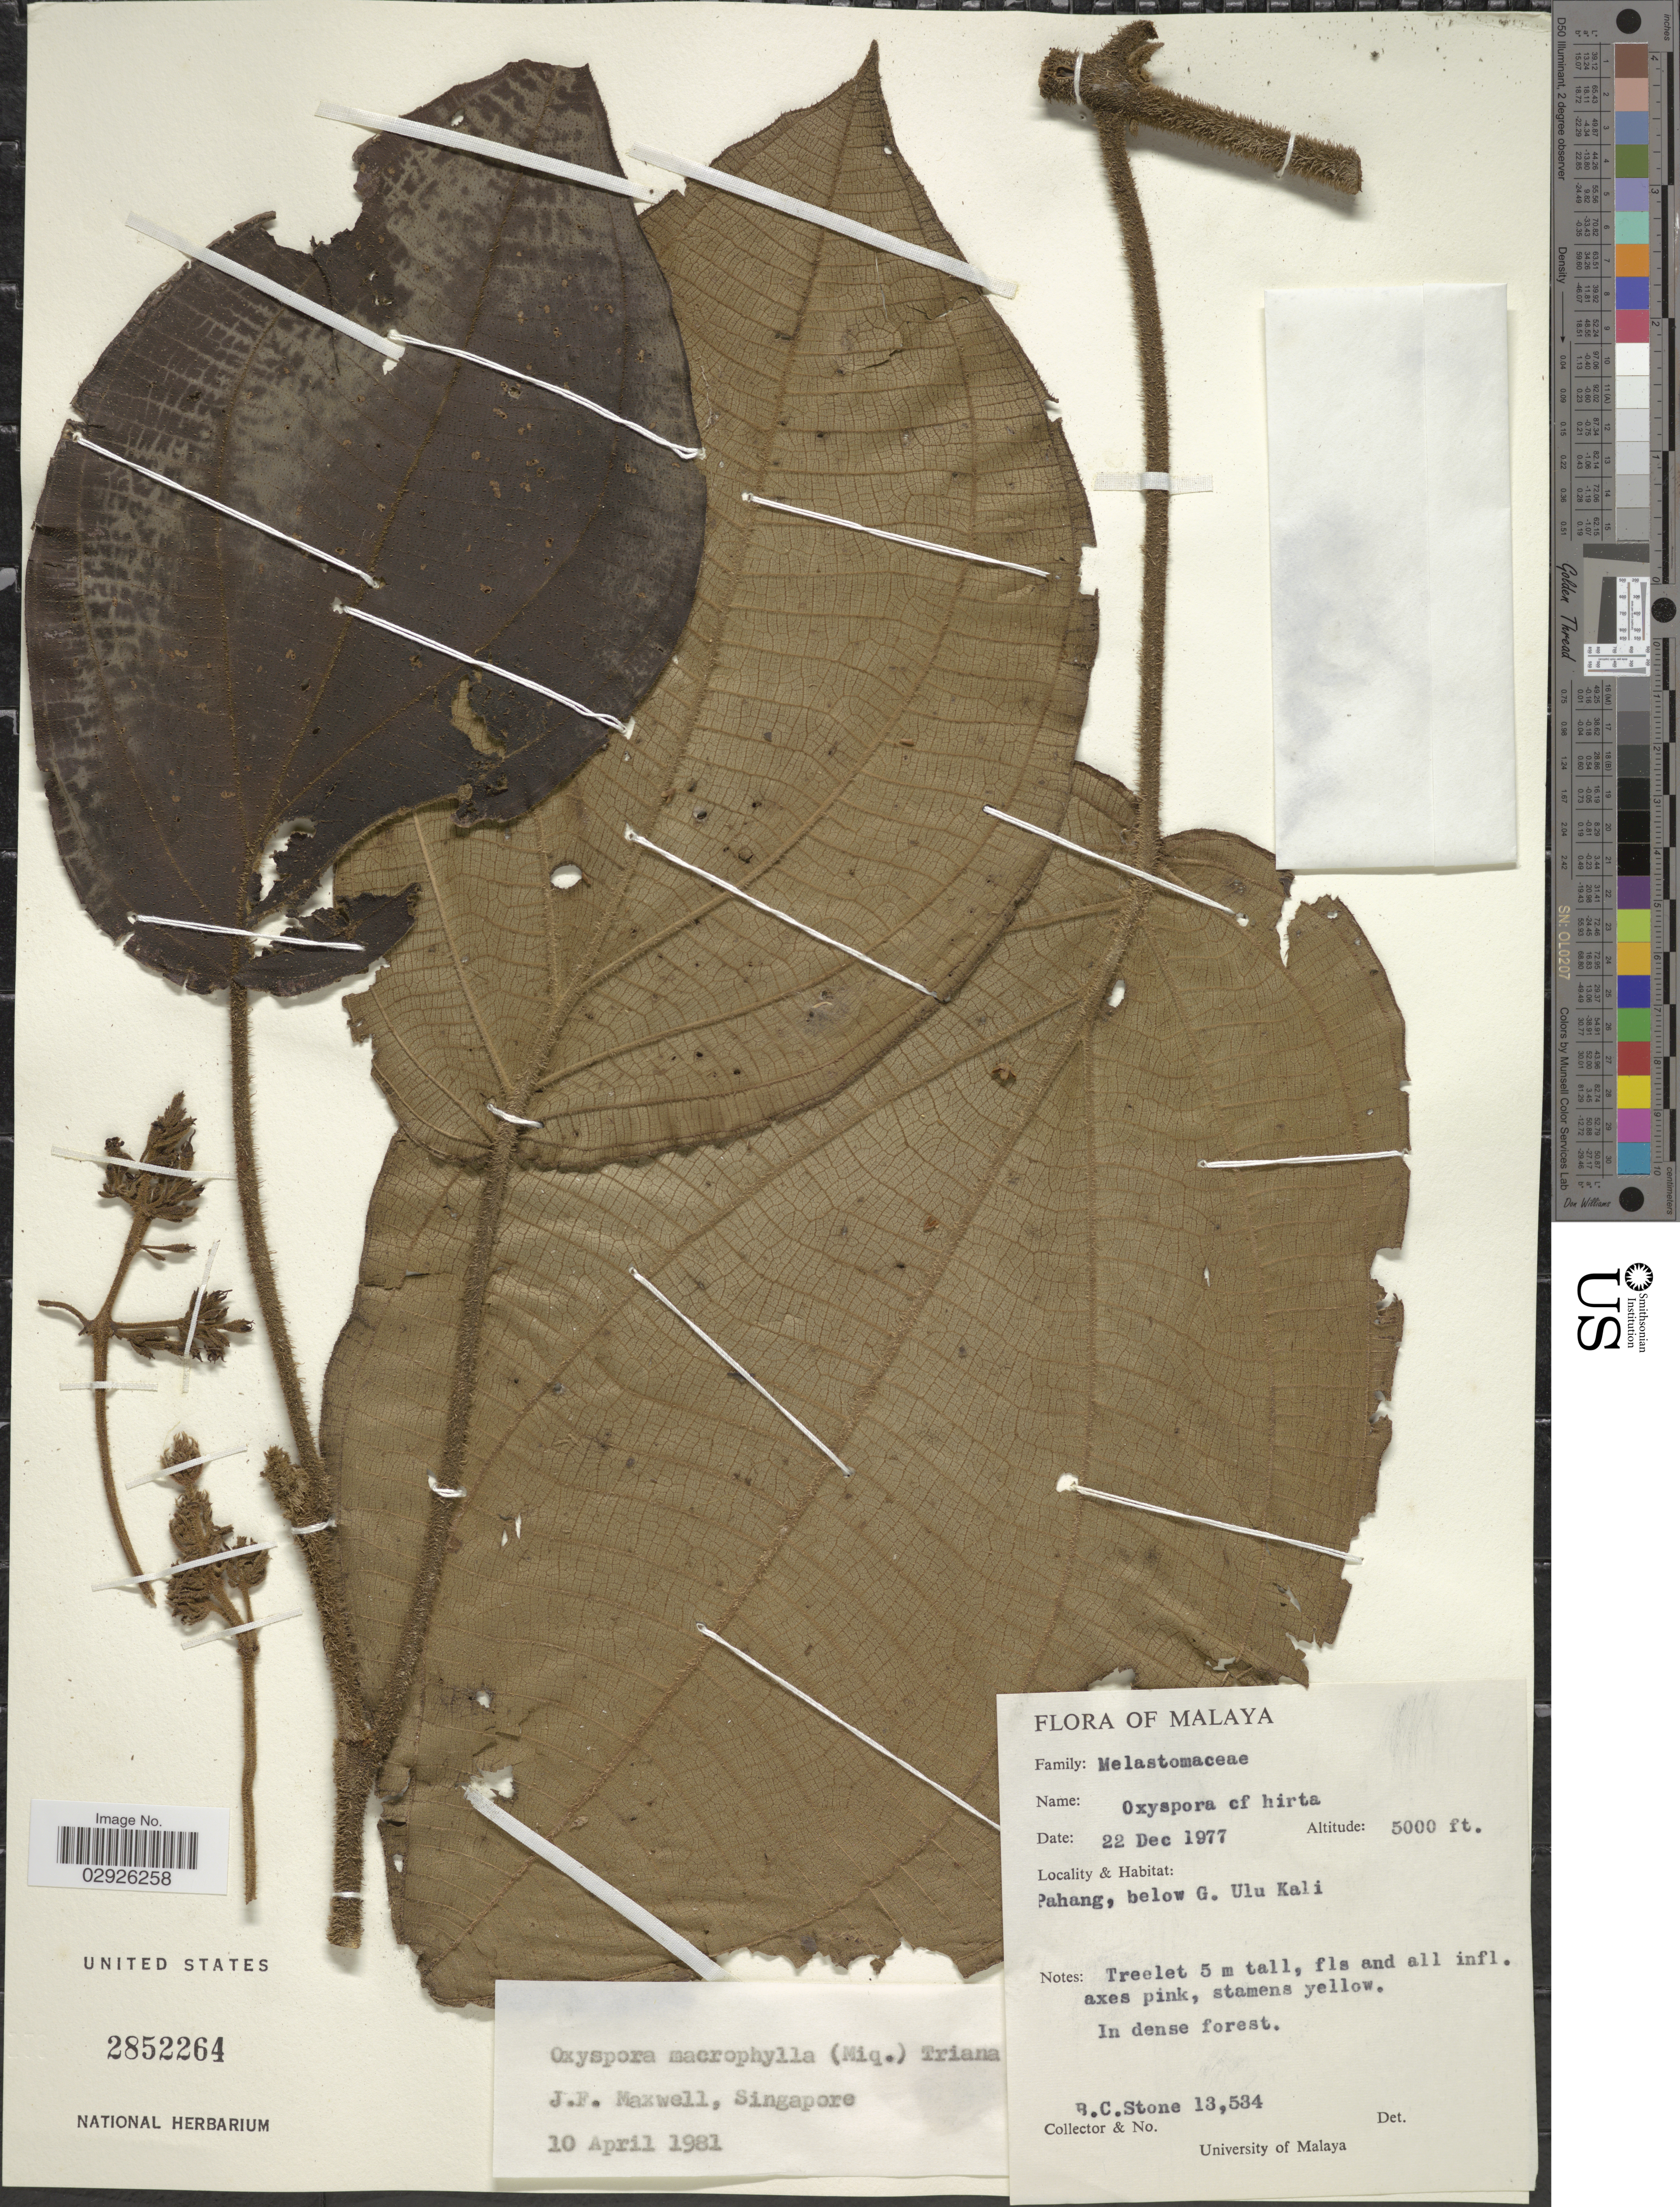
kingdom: Plantae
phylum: Tracheophyta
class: Magnoliopsida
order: Myrtales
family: Melastomataceae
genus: Oxyspora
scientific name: Oxyspora macrophylla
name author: Triana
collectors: B. C. Stone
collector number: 13534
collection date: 1977-12-22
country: Malaysia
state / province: Pahang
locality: Malaya, below G. Ulu Kali.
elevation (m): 1524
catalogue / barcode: US 2852264